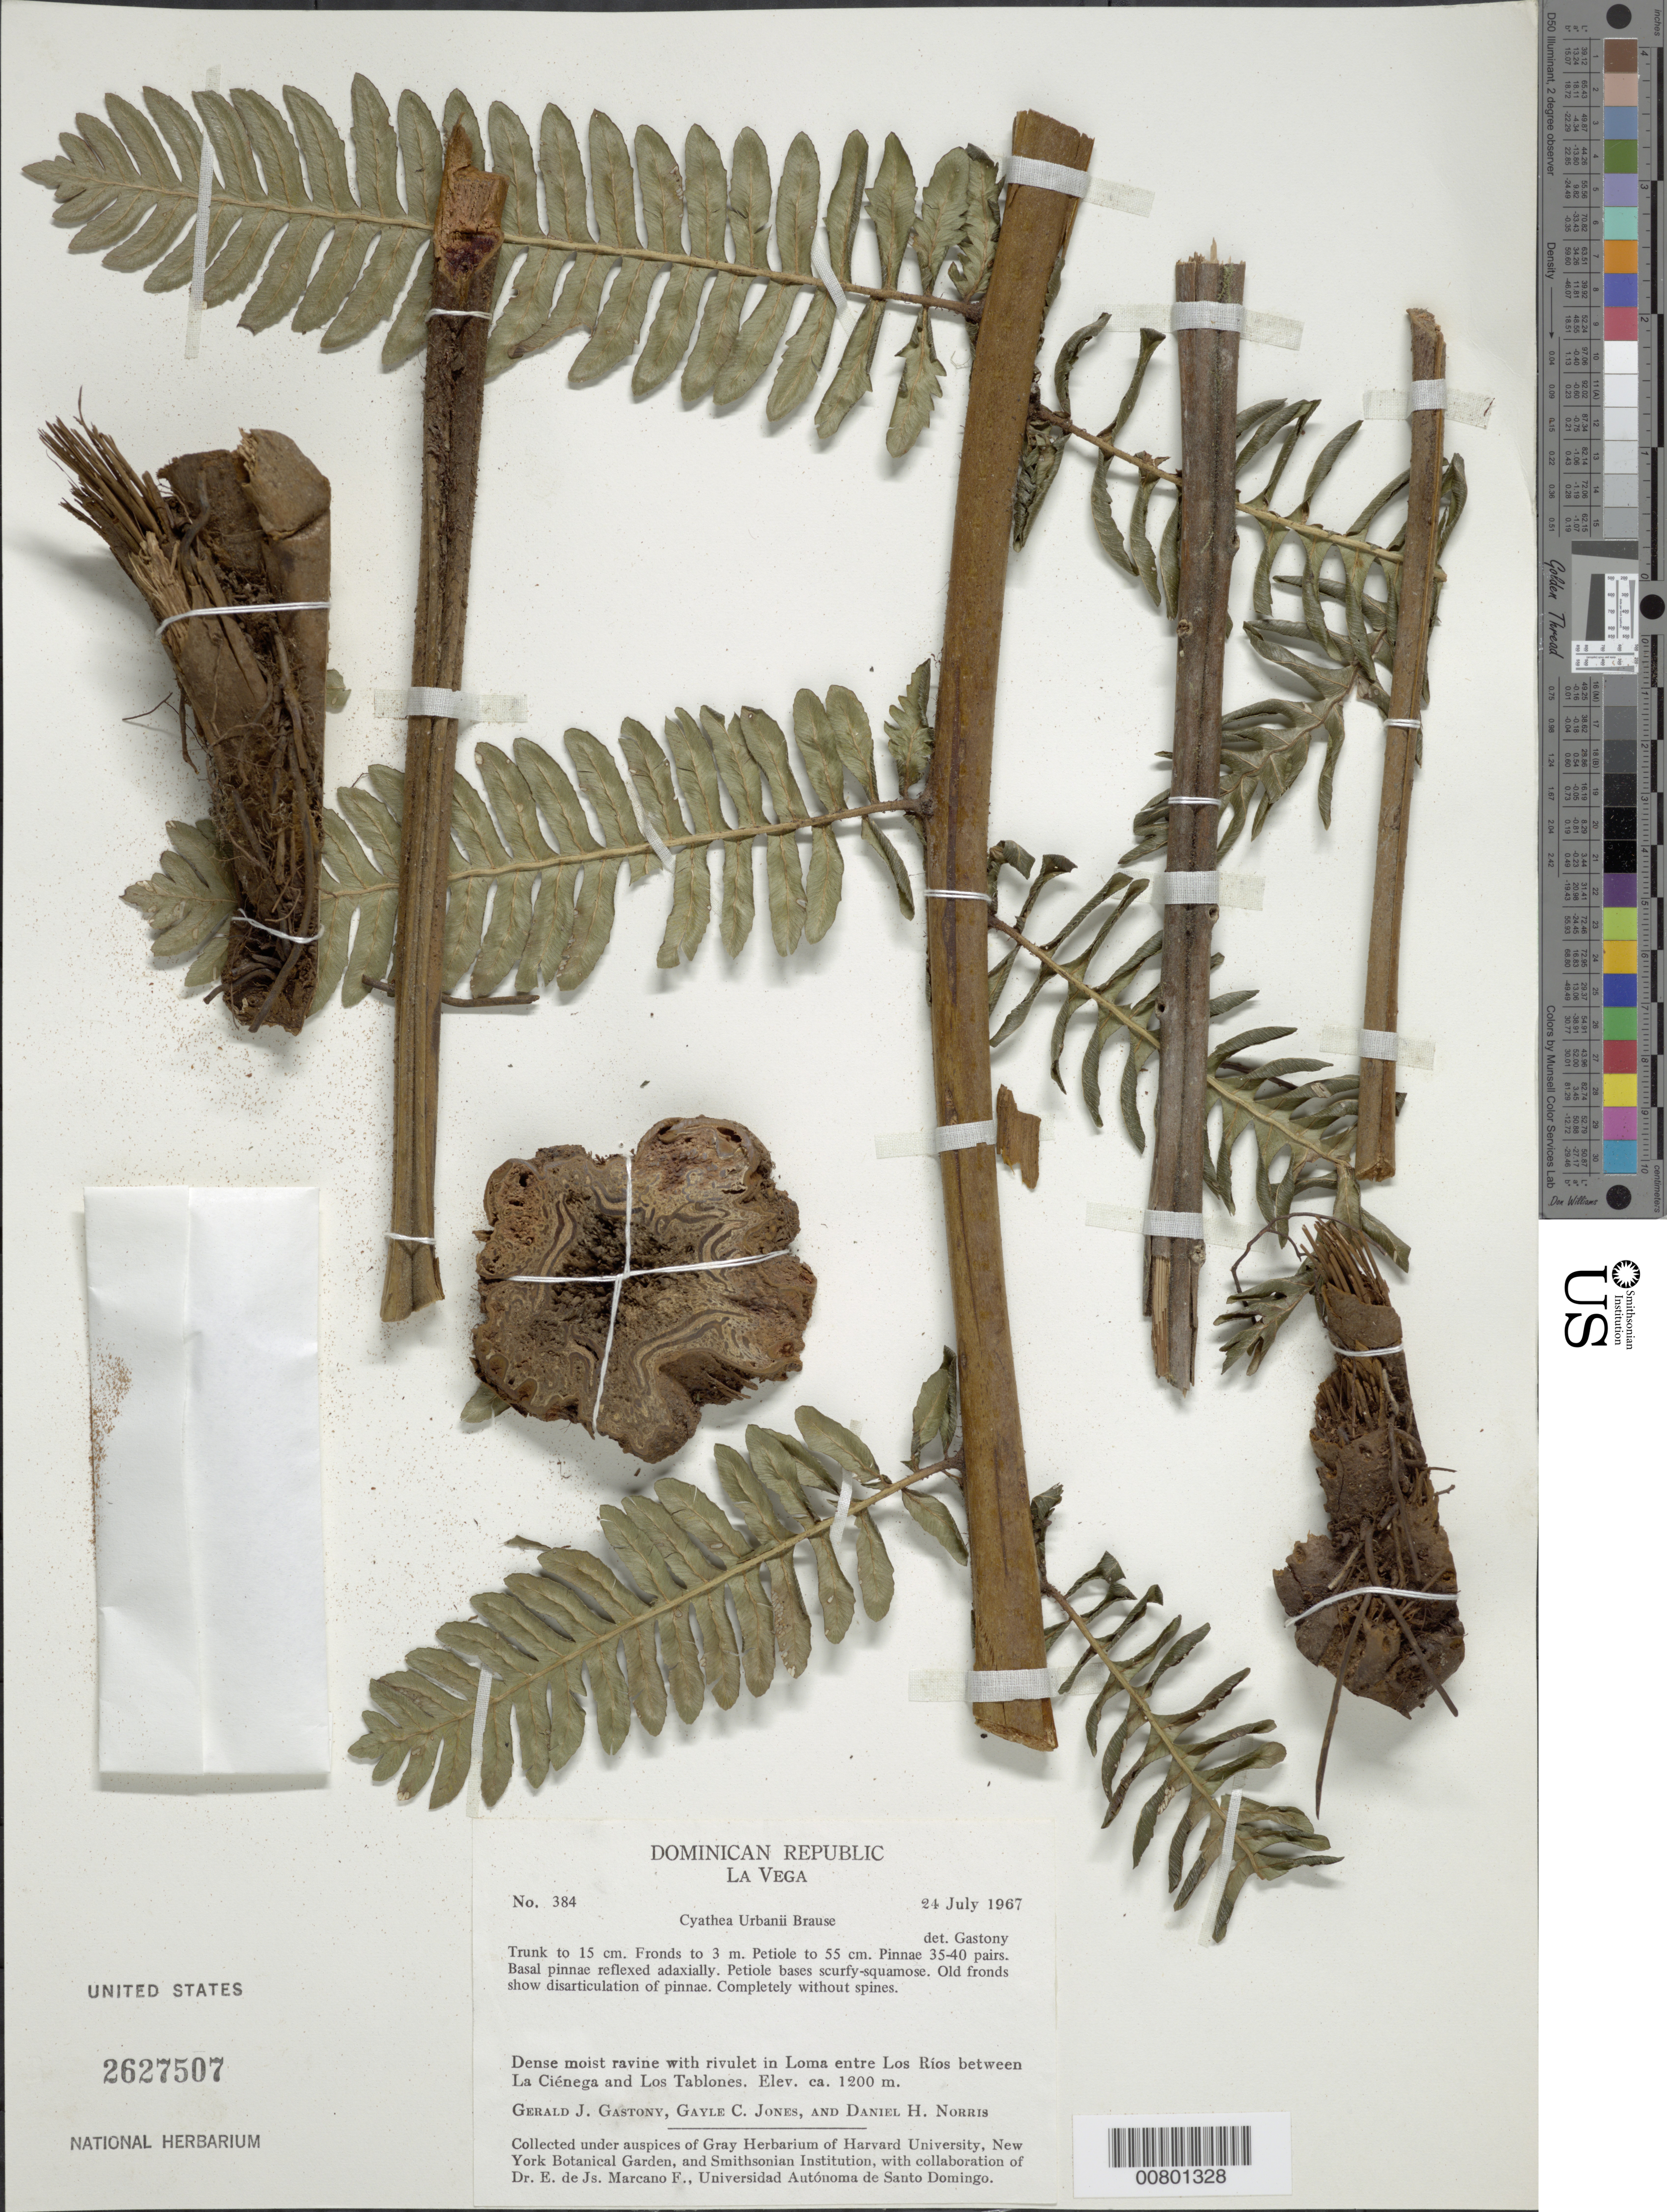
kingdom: Plantae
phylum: Tracheophyta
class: Polypodiopsida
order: Cyatheales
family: Cyatheaceae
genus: Alsophila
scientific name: Alsophila urbanii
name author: (Brause) R.M. Tryon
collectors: G. Gastony, G. C. Jones & D. H. Norris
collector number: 384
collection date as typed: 24 Jul 1967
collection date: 1967-07-24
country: Dominican Republic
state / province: La Vega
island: Hispaniola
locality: Loma entre Los Ríos between La Ciénega and Los Tablones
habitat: Dense moist ravine with rivulet in Loma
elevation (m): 1200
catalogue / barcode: US 2627507